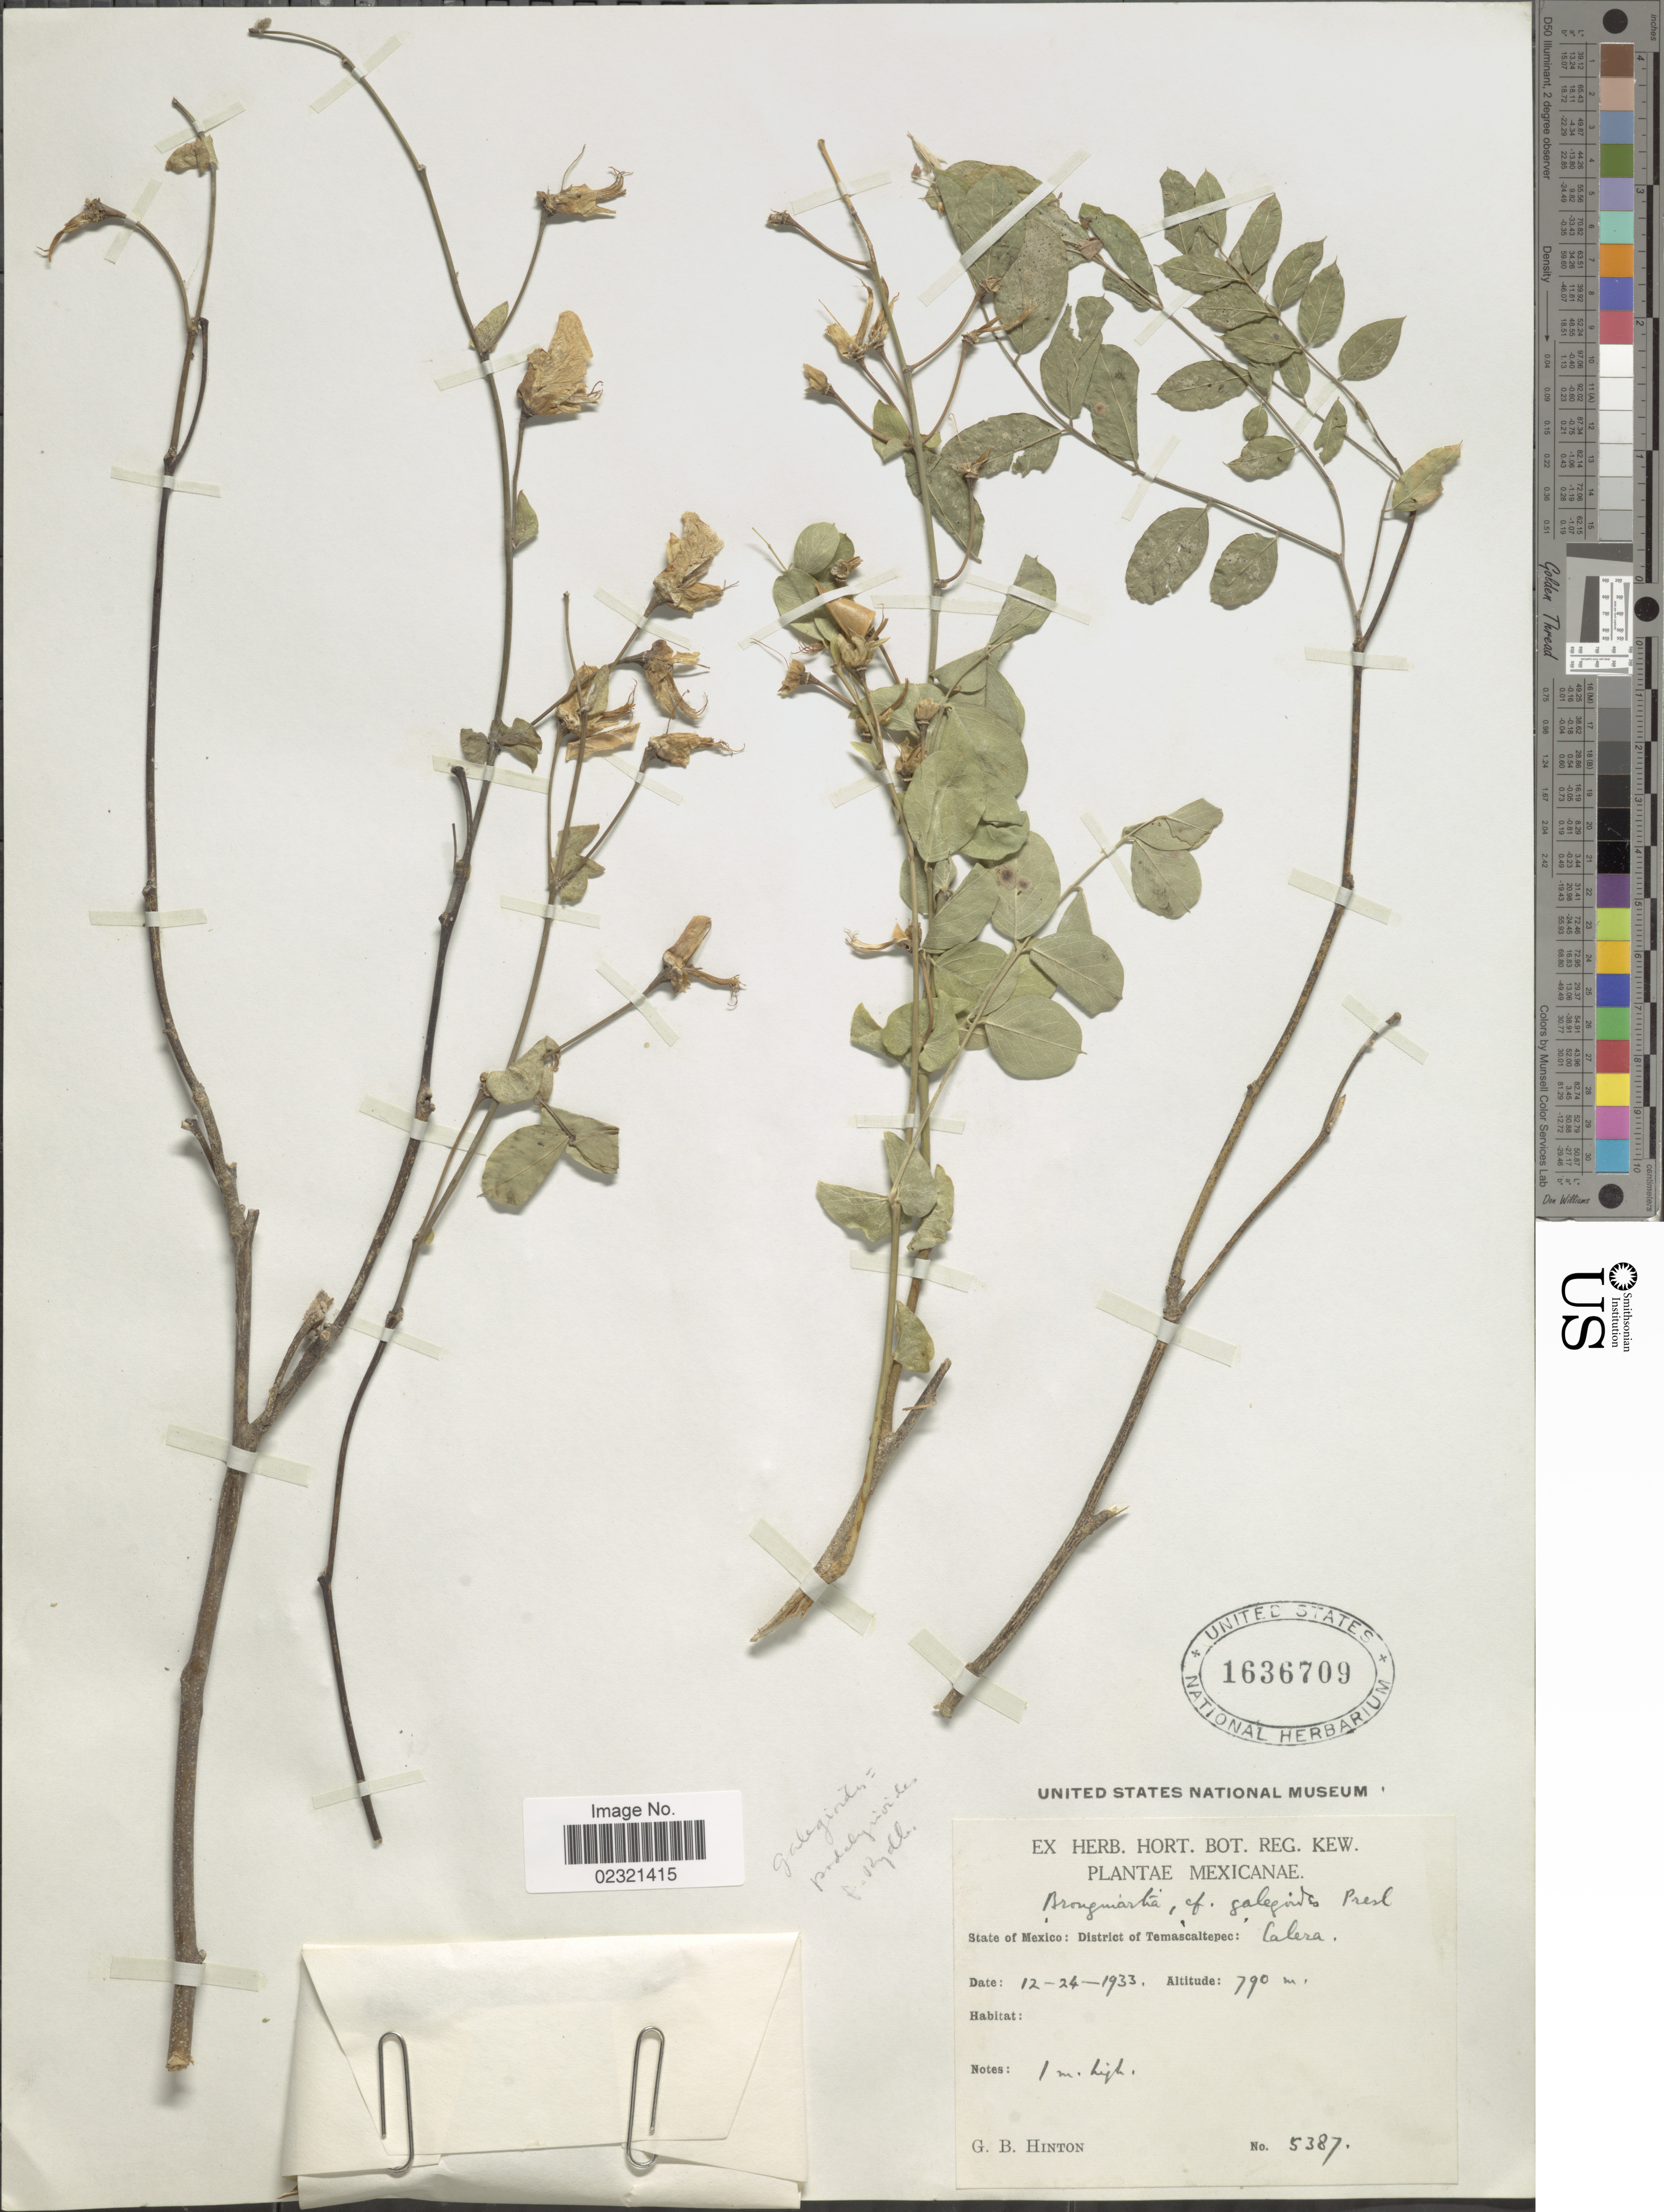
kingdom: Plantae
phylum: Tracheophyta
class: Magnoliopsida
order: Fabales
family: Fabaceae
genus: Brongniartia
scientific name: Brongniartia podalyrioides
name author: Kunth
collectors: G. B. Hinton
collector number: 5387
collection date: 1933-12-24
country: Mexico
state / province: México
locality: District of Temascaltepec: Calera. Mexicanae.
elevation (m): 790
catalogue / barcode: US 1636709